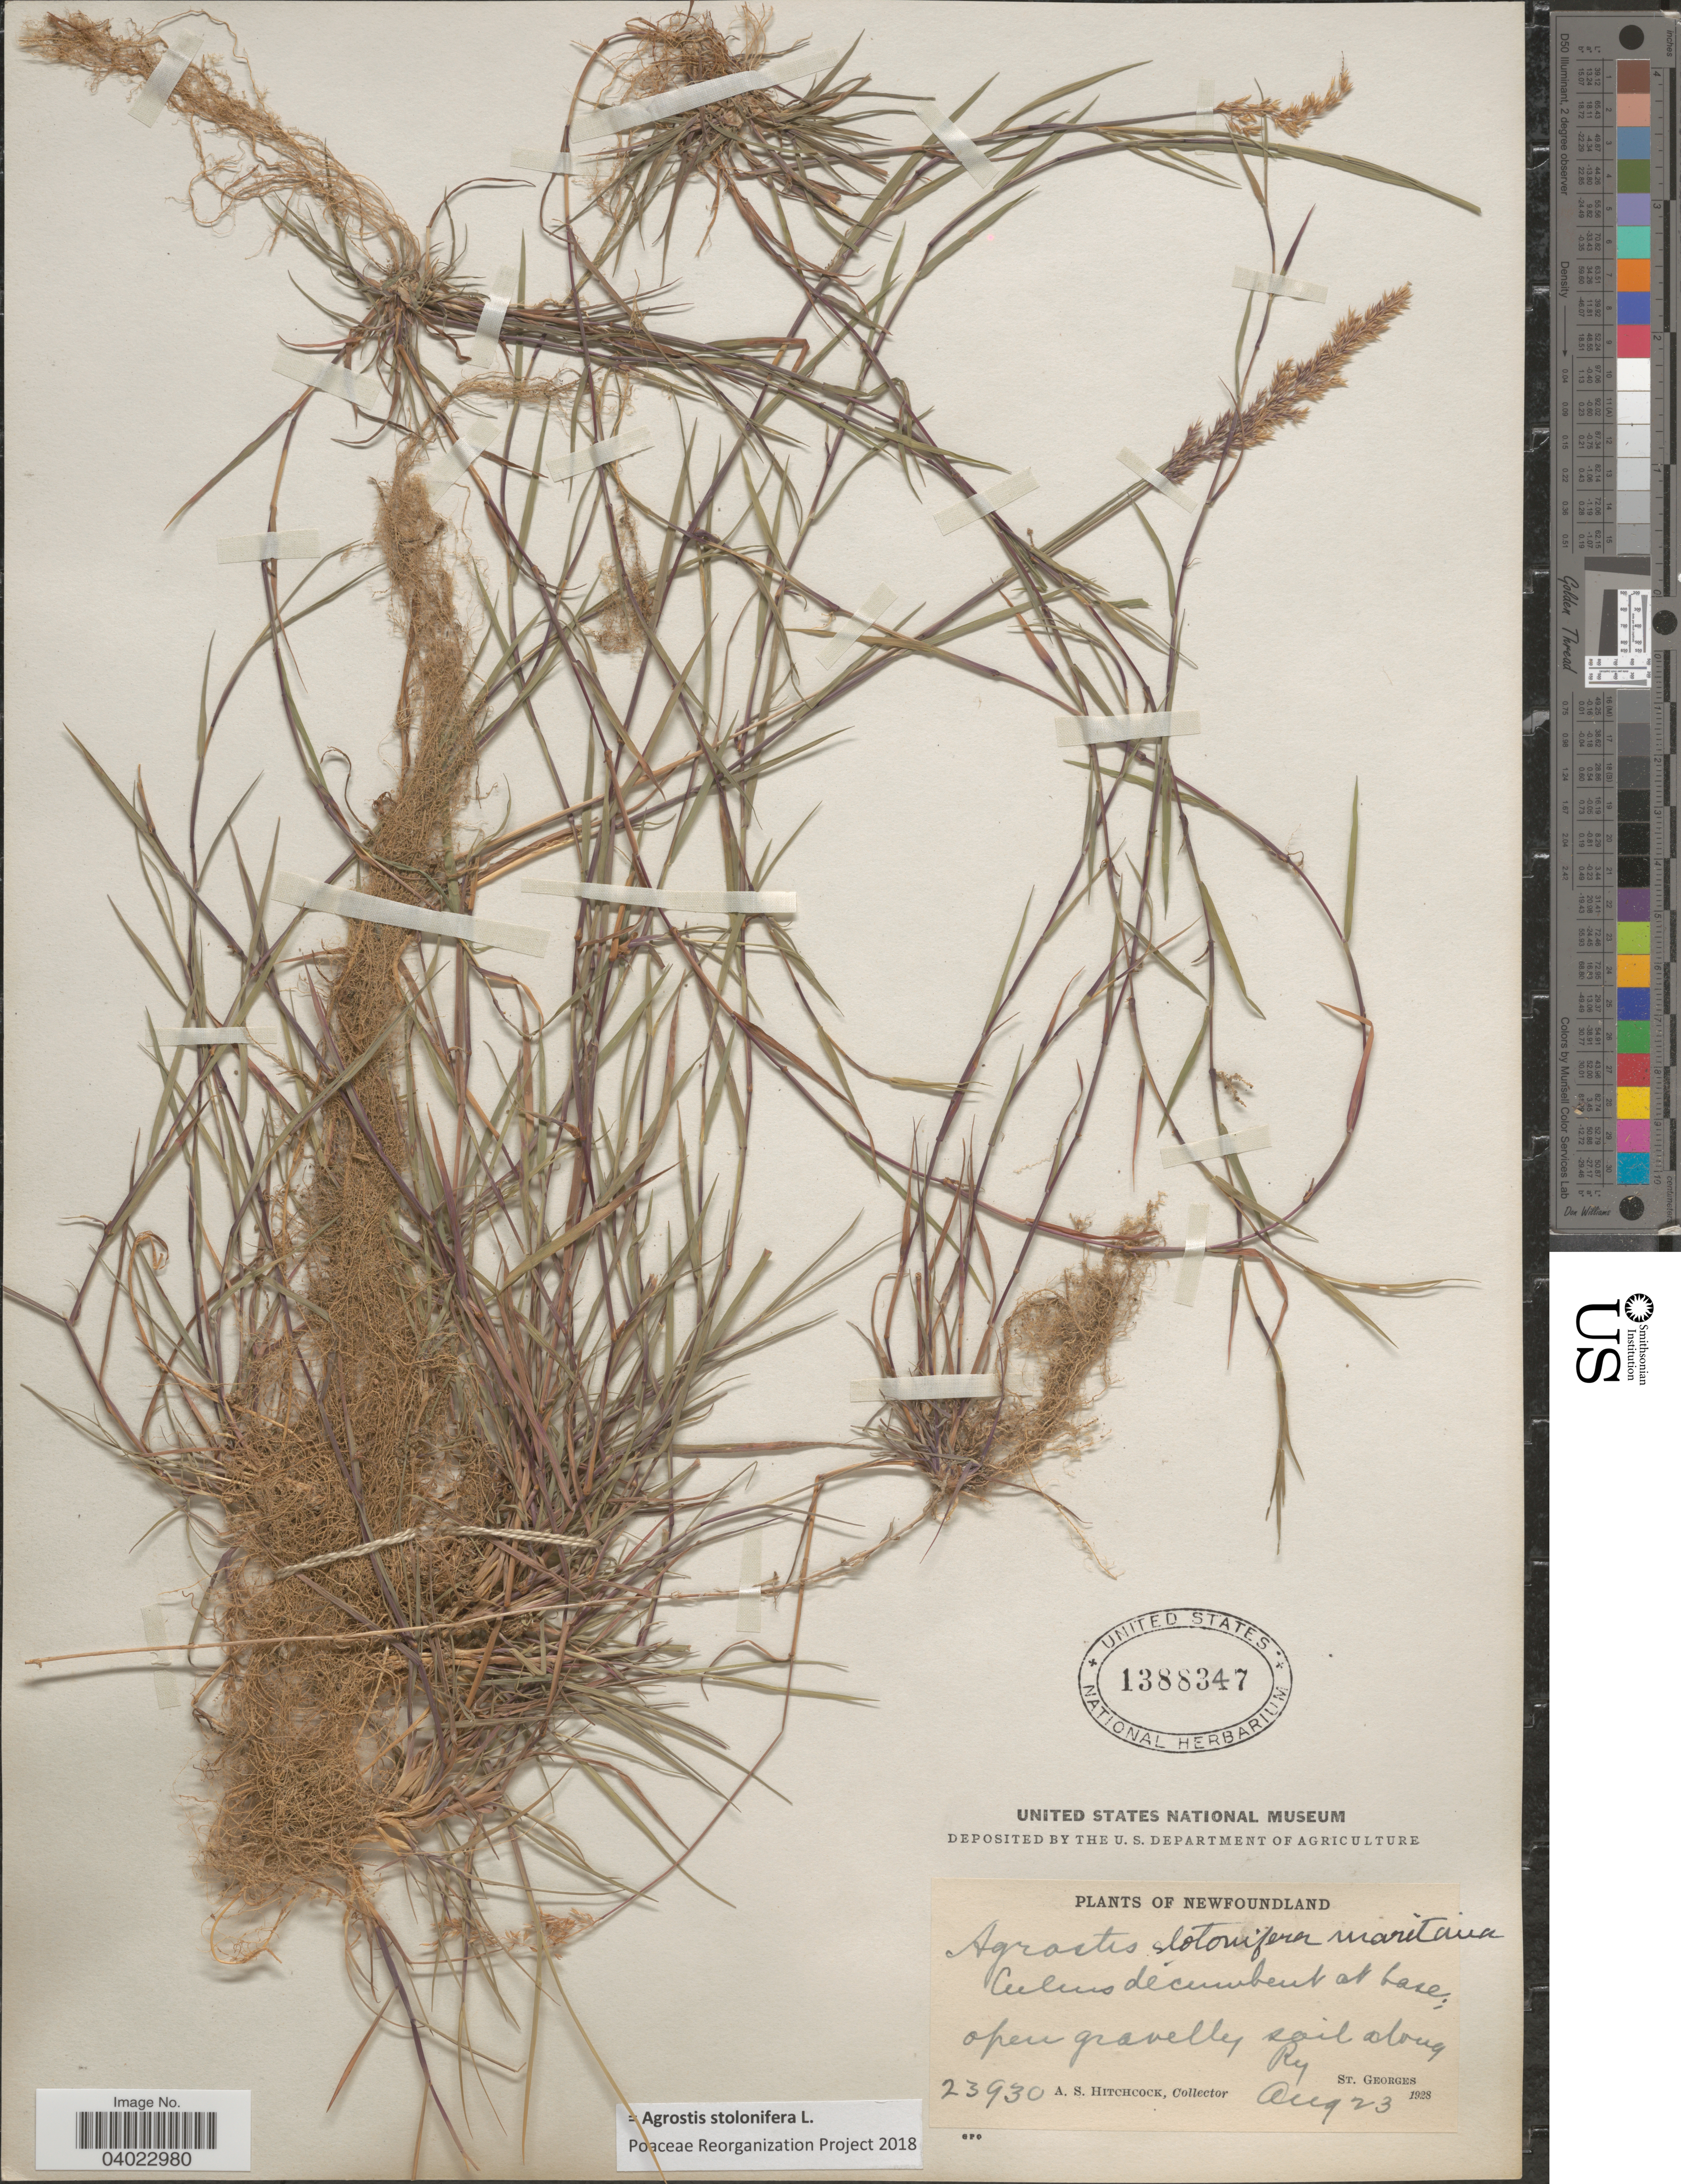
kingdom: Plantae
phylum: Tracheophyta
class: Liliopsida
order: Poales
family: Poaceae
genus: Agrostis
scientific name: Agrostis stolonifera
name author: L.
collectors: A. S. Hitchcock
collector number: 23930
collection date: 1928-08-23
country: Canada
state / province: Newfoundland and Labrador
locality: Along Ry. St. Georges.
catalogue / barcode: US 1388347